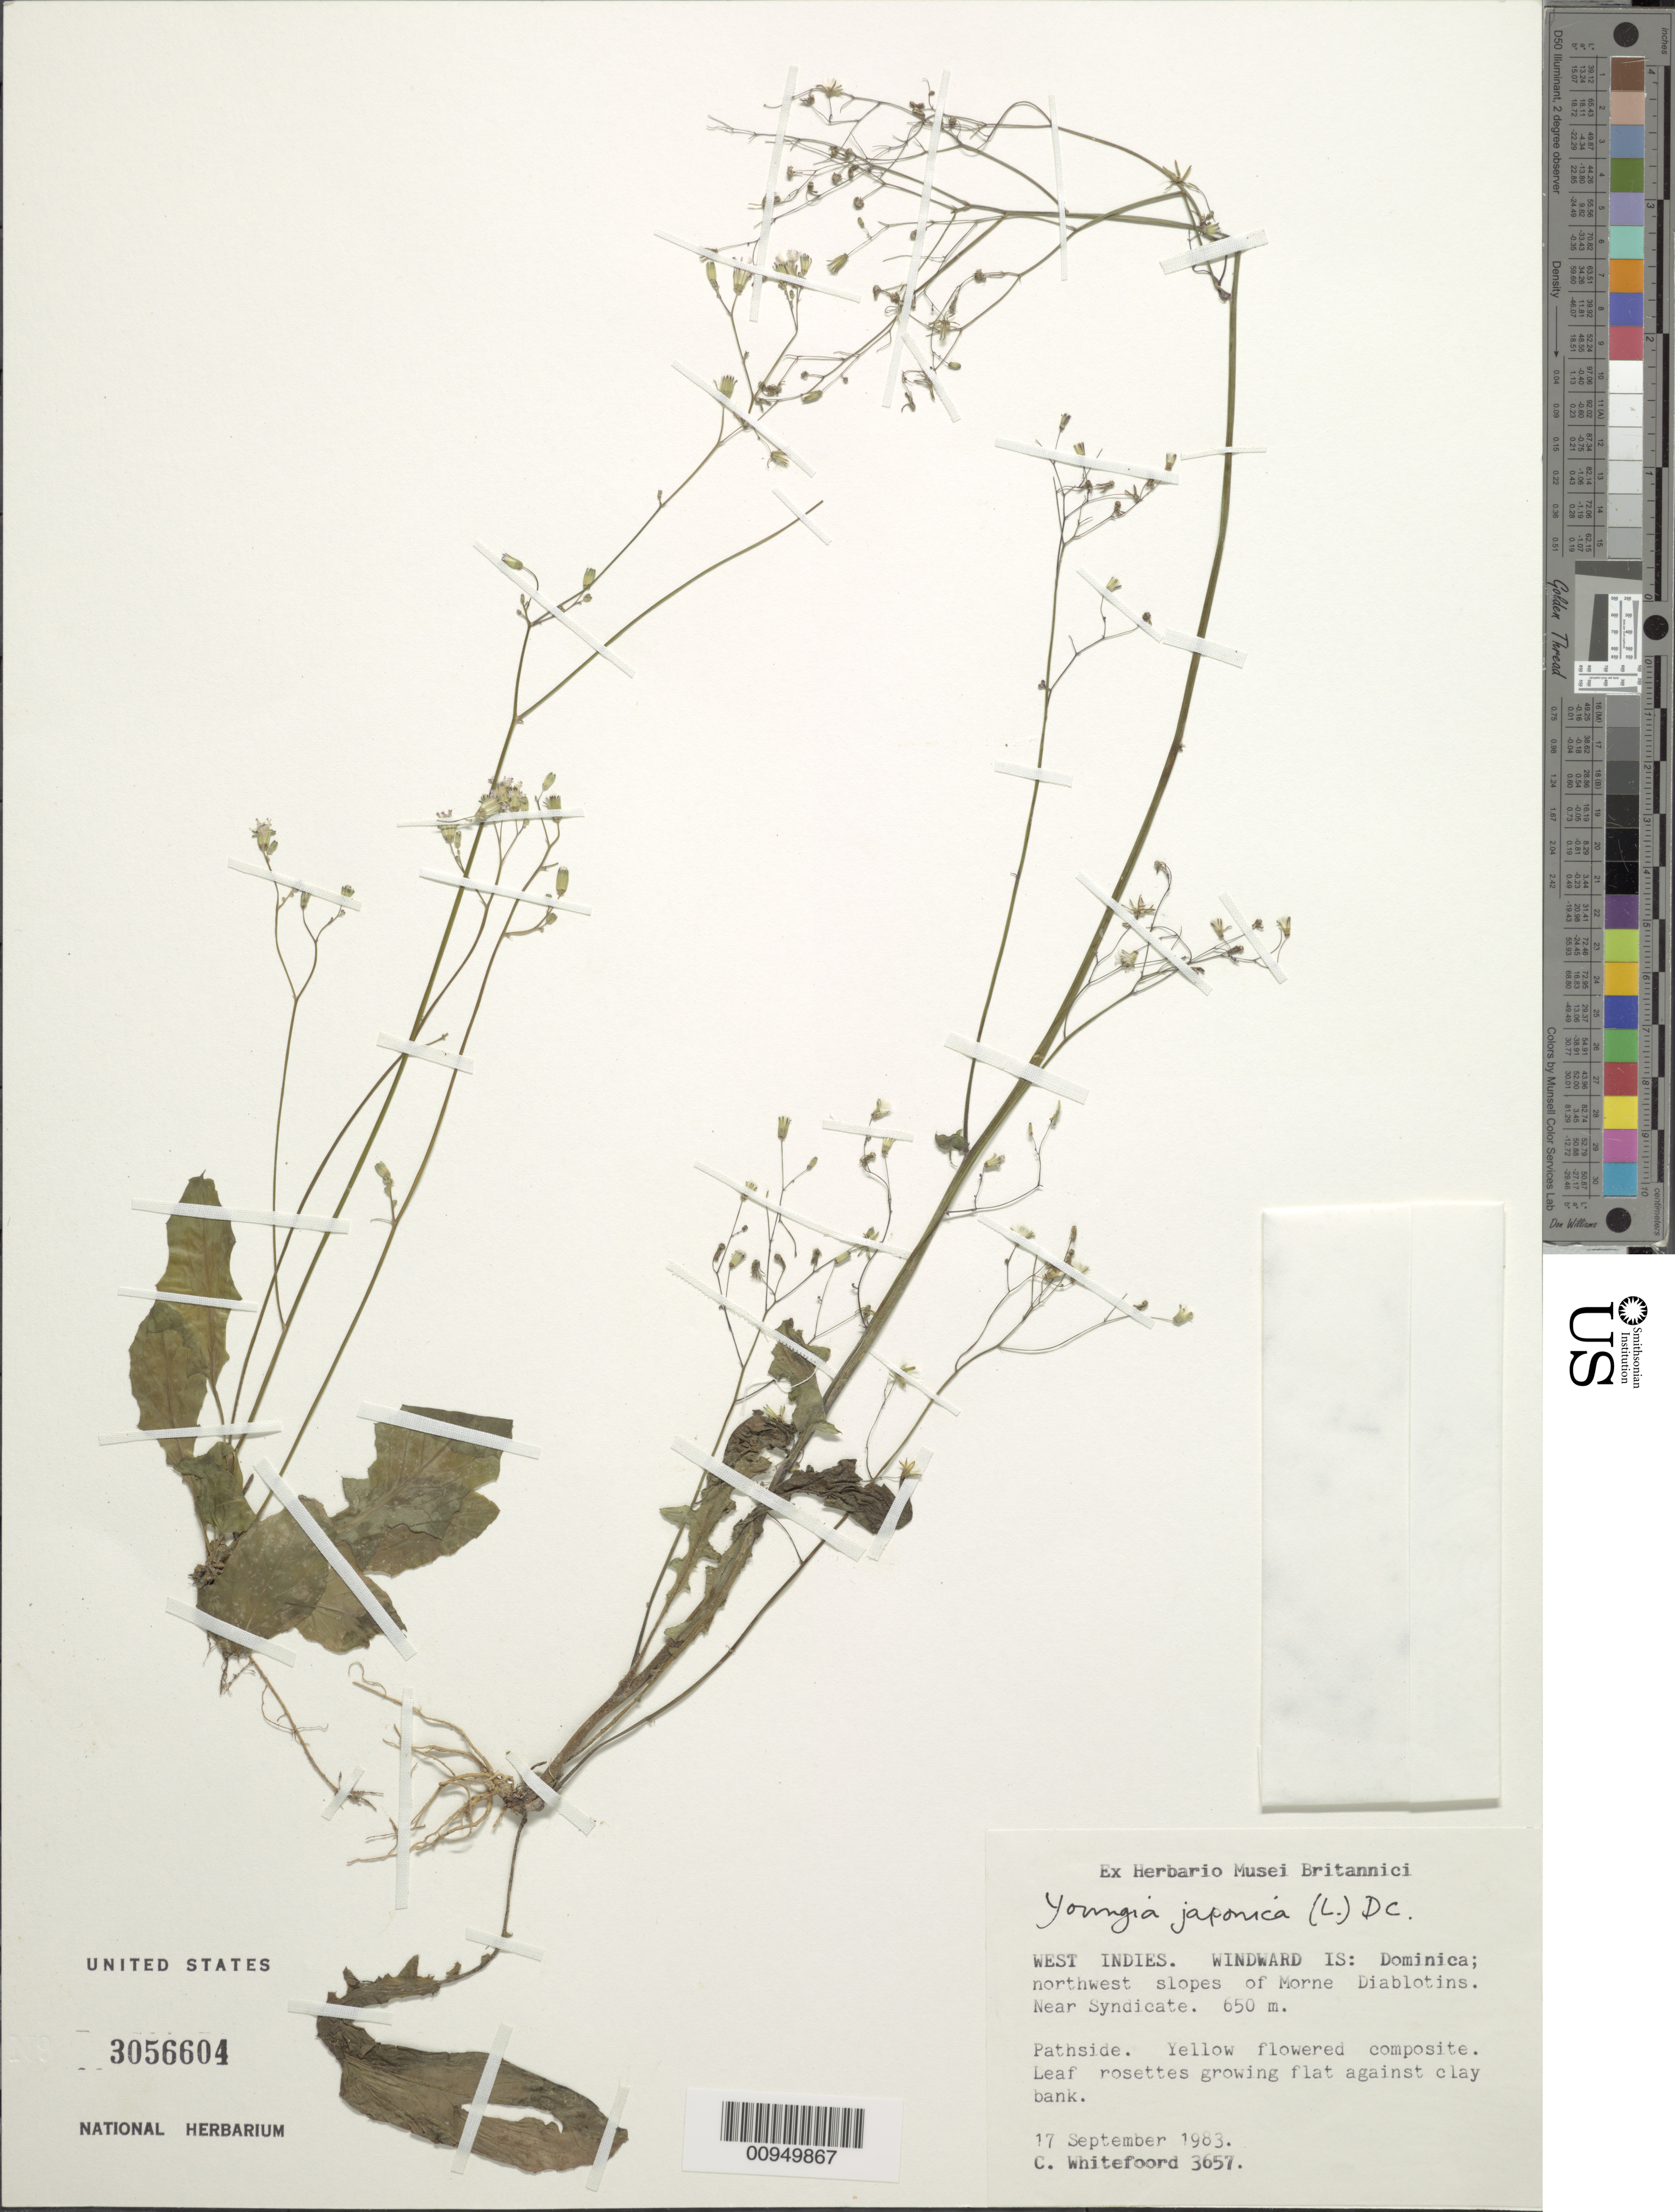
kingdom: Plantae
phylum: Tracheophyta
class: Magnoliopsida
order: Asterales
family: Asteraceae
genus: Youngia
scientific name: Youngia japonica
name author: (L.) DC.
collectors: C. Whitefoord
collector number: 3657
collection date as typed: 17 Sep 1983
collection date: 1983-09-17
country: Dominica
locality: Northwest slopes of Morne Diablotins, near Syndicate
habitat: Pathside, growing flat against clay bank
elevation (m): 650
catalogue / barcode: US 3056604